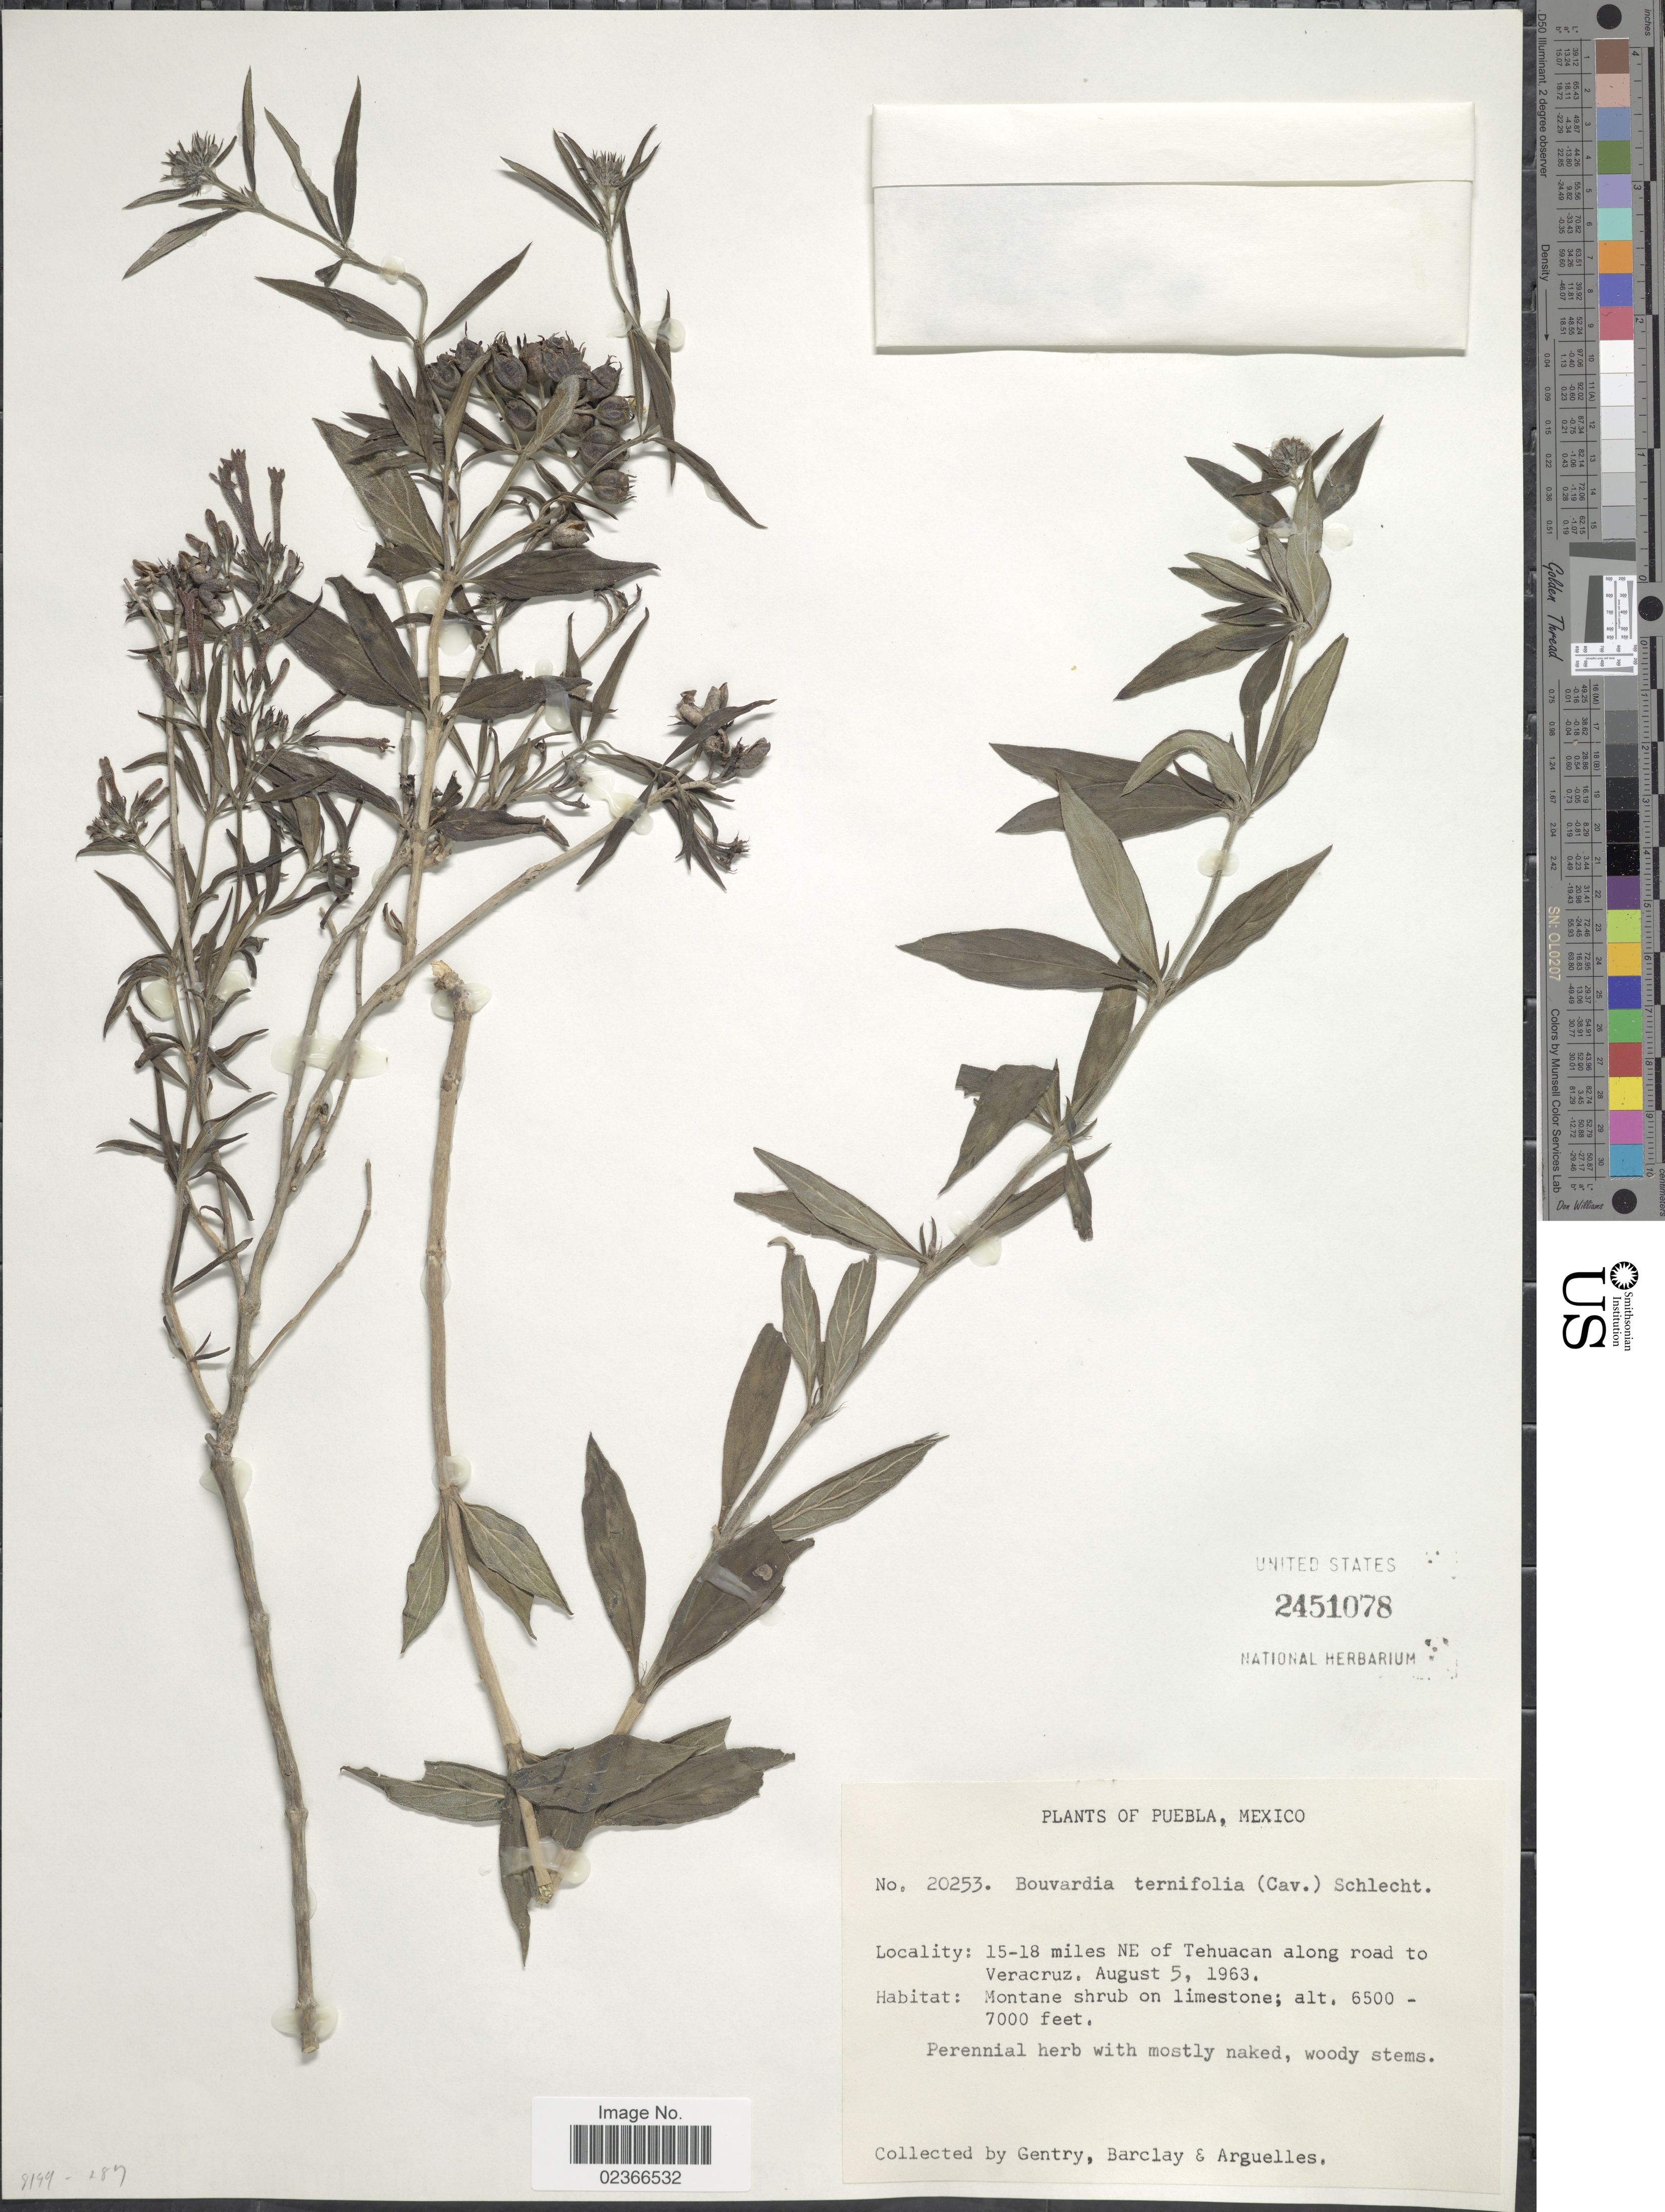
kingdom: Plantae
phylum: Tracheophyta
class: Magnoliopsida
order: Gentianales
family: Rubiaceae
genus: Bouvardia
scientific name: Bouvardia ternifolia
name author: (Cav.) Schltdl.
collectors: Gentry, --, -- Barclay & Arguelles, --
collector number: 20253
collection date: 1963-08-05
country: Mexico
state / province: Puebla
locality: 15-18 miles NE of Tehuacan along road to Veracruz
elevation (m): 1981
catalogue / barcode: US 2451078